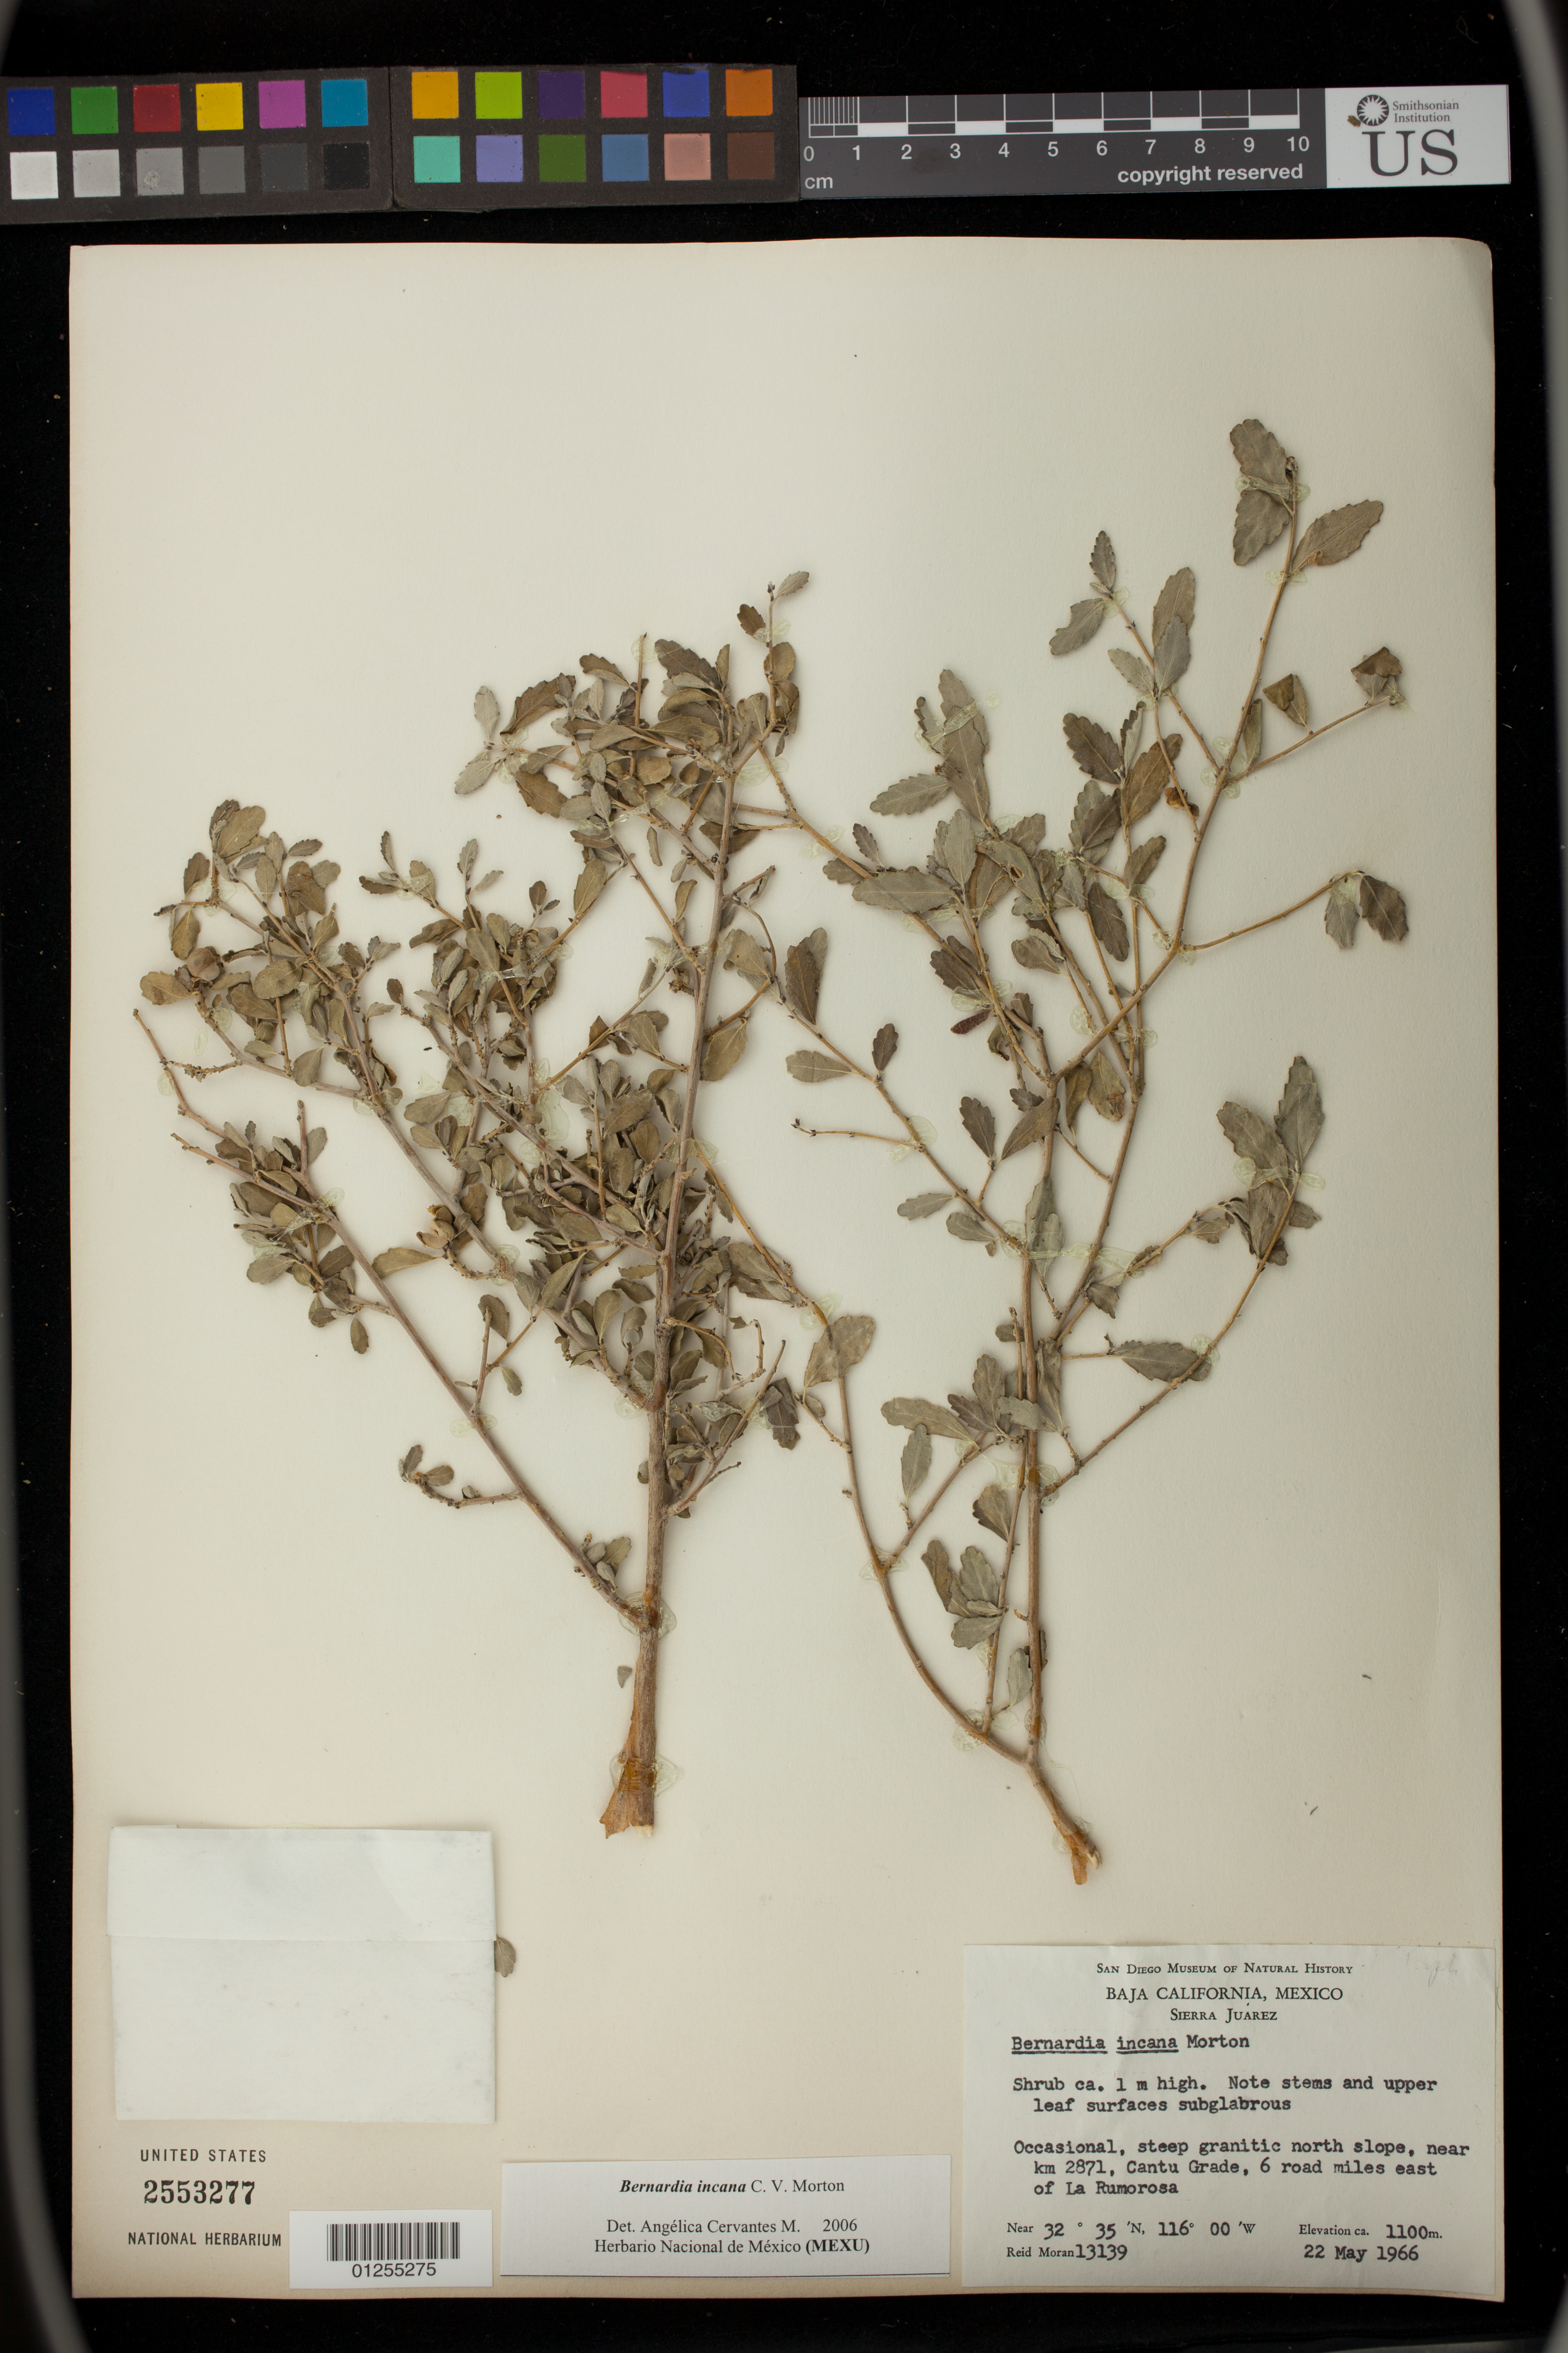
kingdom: Plantae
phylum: Tracheophyta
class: Magnoliopsida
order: Malpighiales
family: Euphorbiaceae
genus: Bernardia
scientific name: Bernardia incana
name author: C.V. Morton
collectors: R. Moran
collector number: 13139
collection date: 1966-05-22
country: Mexico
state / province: Baja California Norte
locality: north slope, near km 2871, Cantu Grade, 6 read miles east of La Rumorosa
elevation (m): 1100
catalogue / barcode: US 2553277